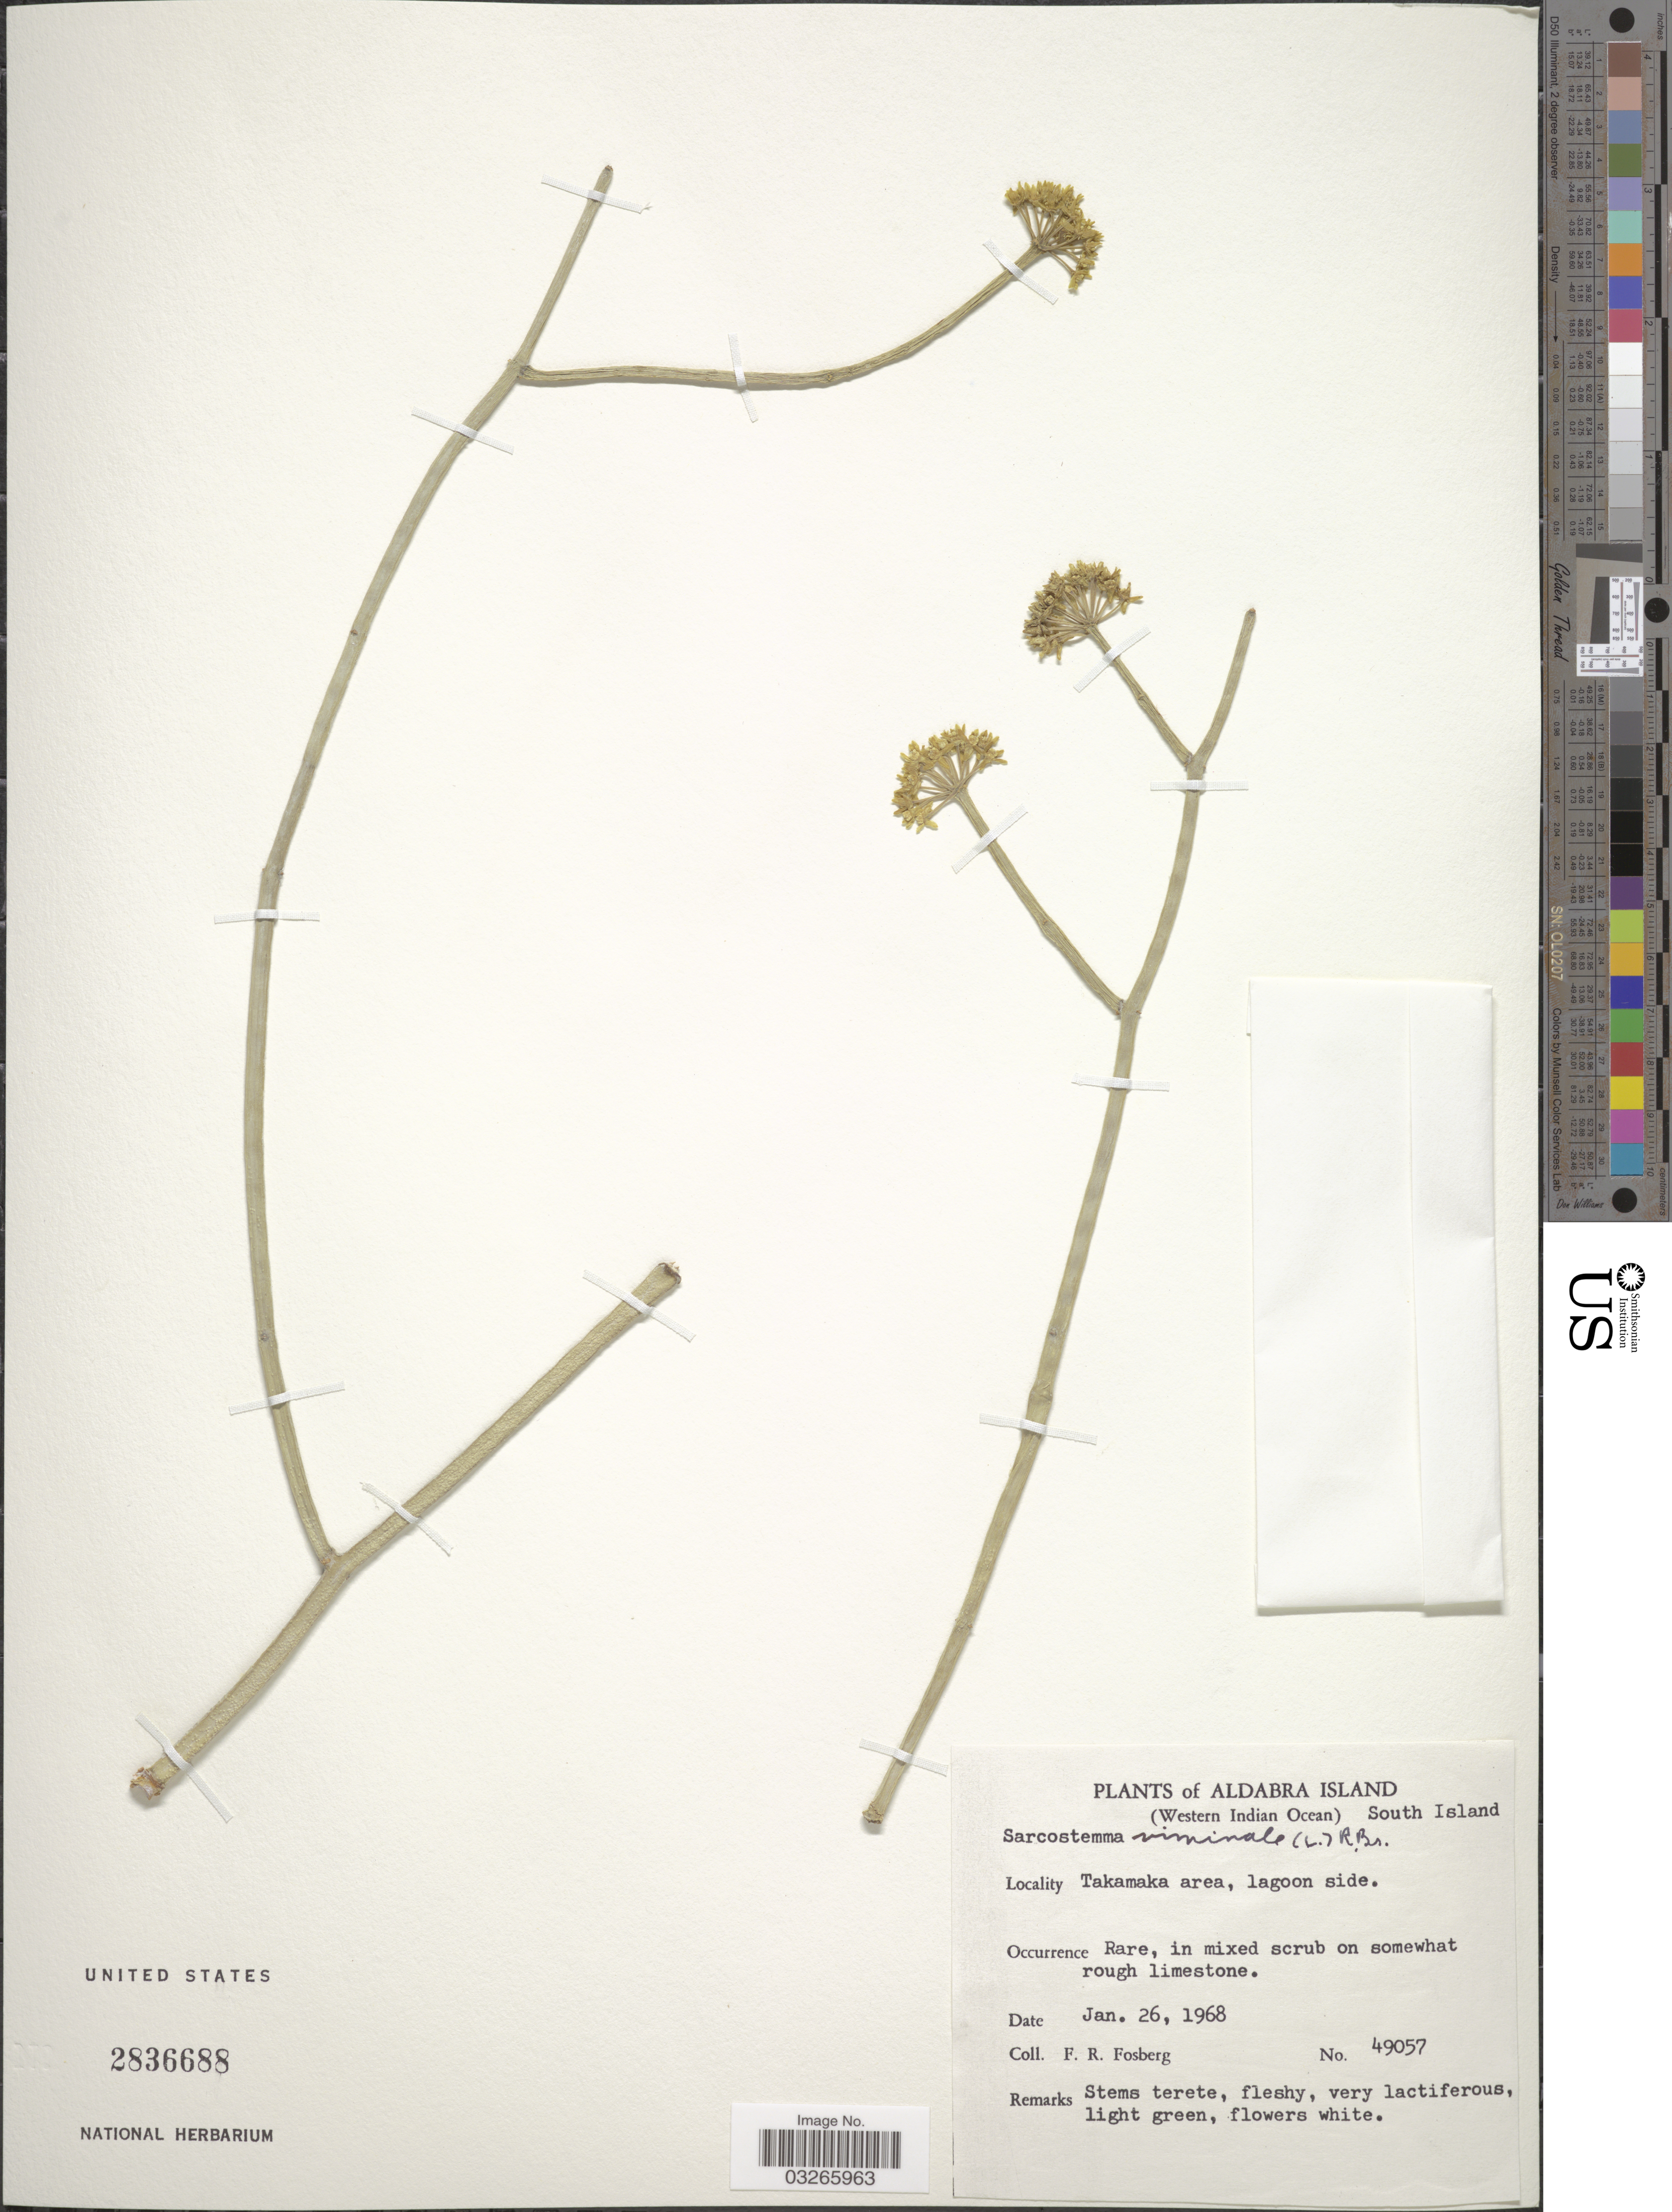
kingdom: Plantae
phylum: Tracheophyta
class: Magnoliopsida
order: Gentianales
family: Apocynaceae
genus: Sarcostemma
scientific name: Sarcostemma viminale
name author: (Linn) R. Br.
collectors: F. R. Fosberg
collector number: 49057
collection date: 1968-01-26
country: Seychelles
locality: Aldabra Island. (Western Indian Ocean) South Island. Takamaka area, lagoon side.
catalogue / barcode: US 2836688